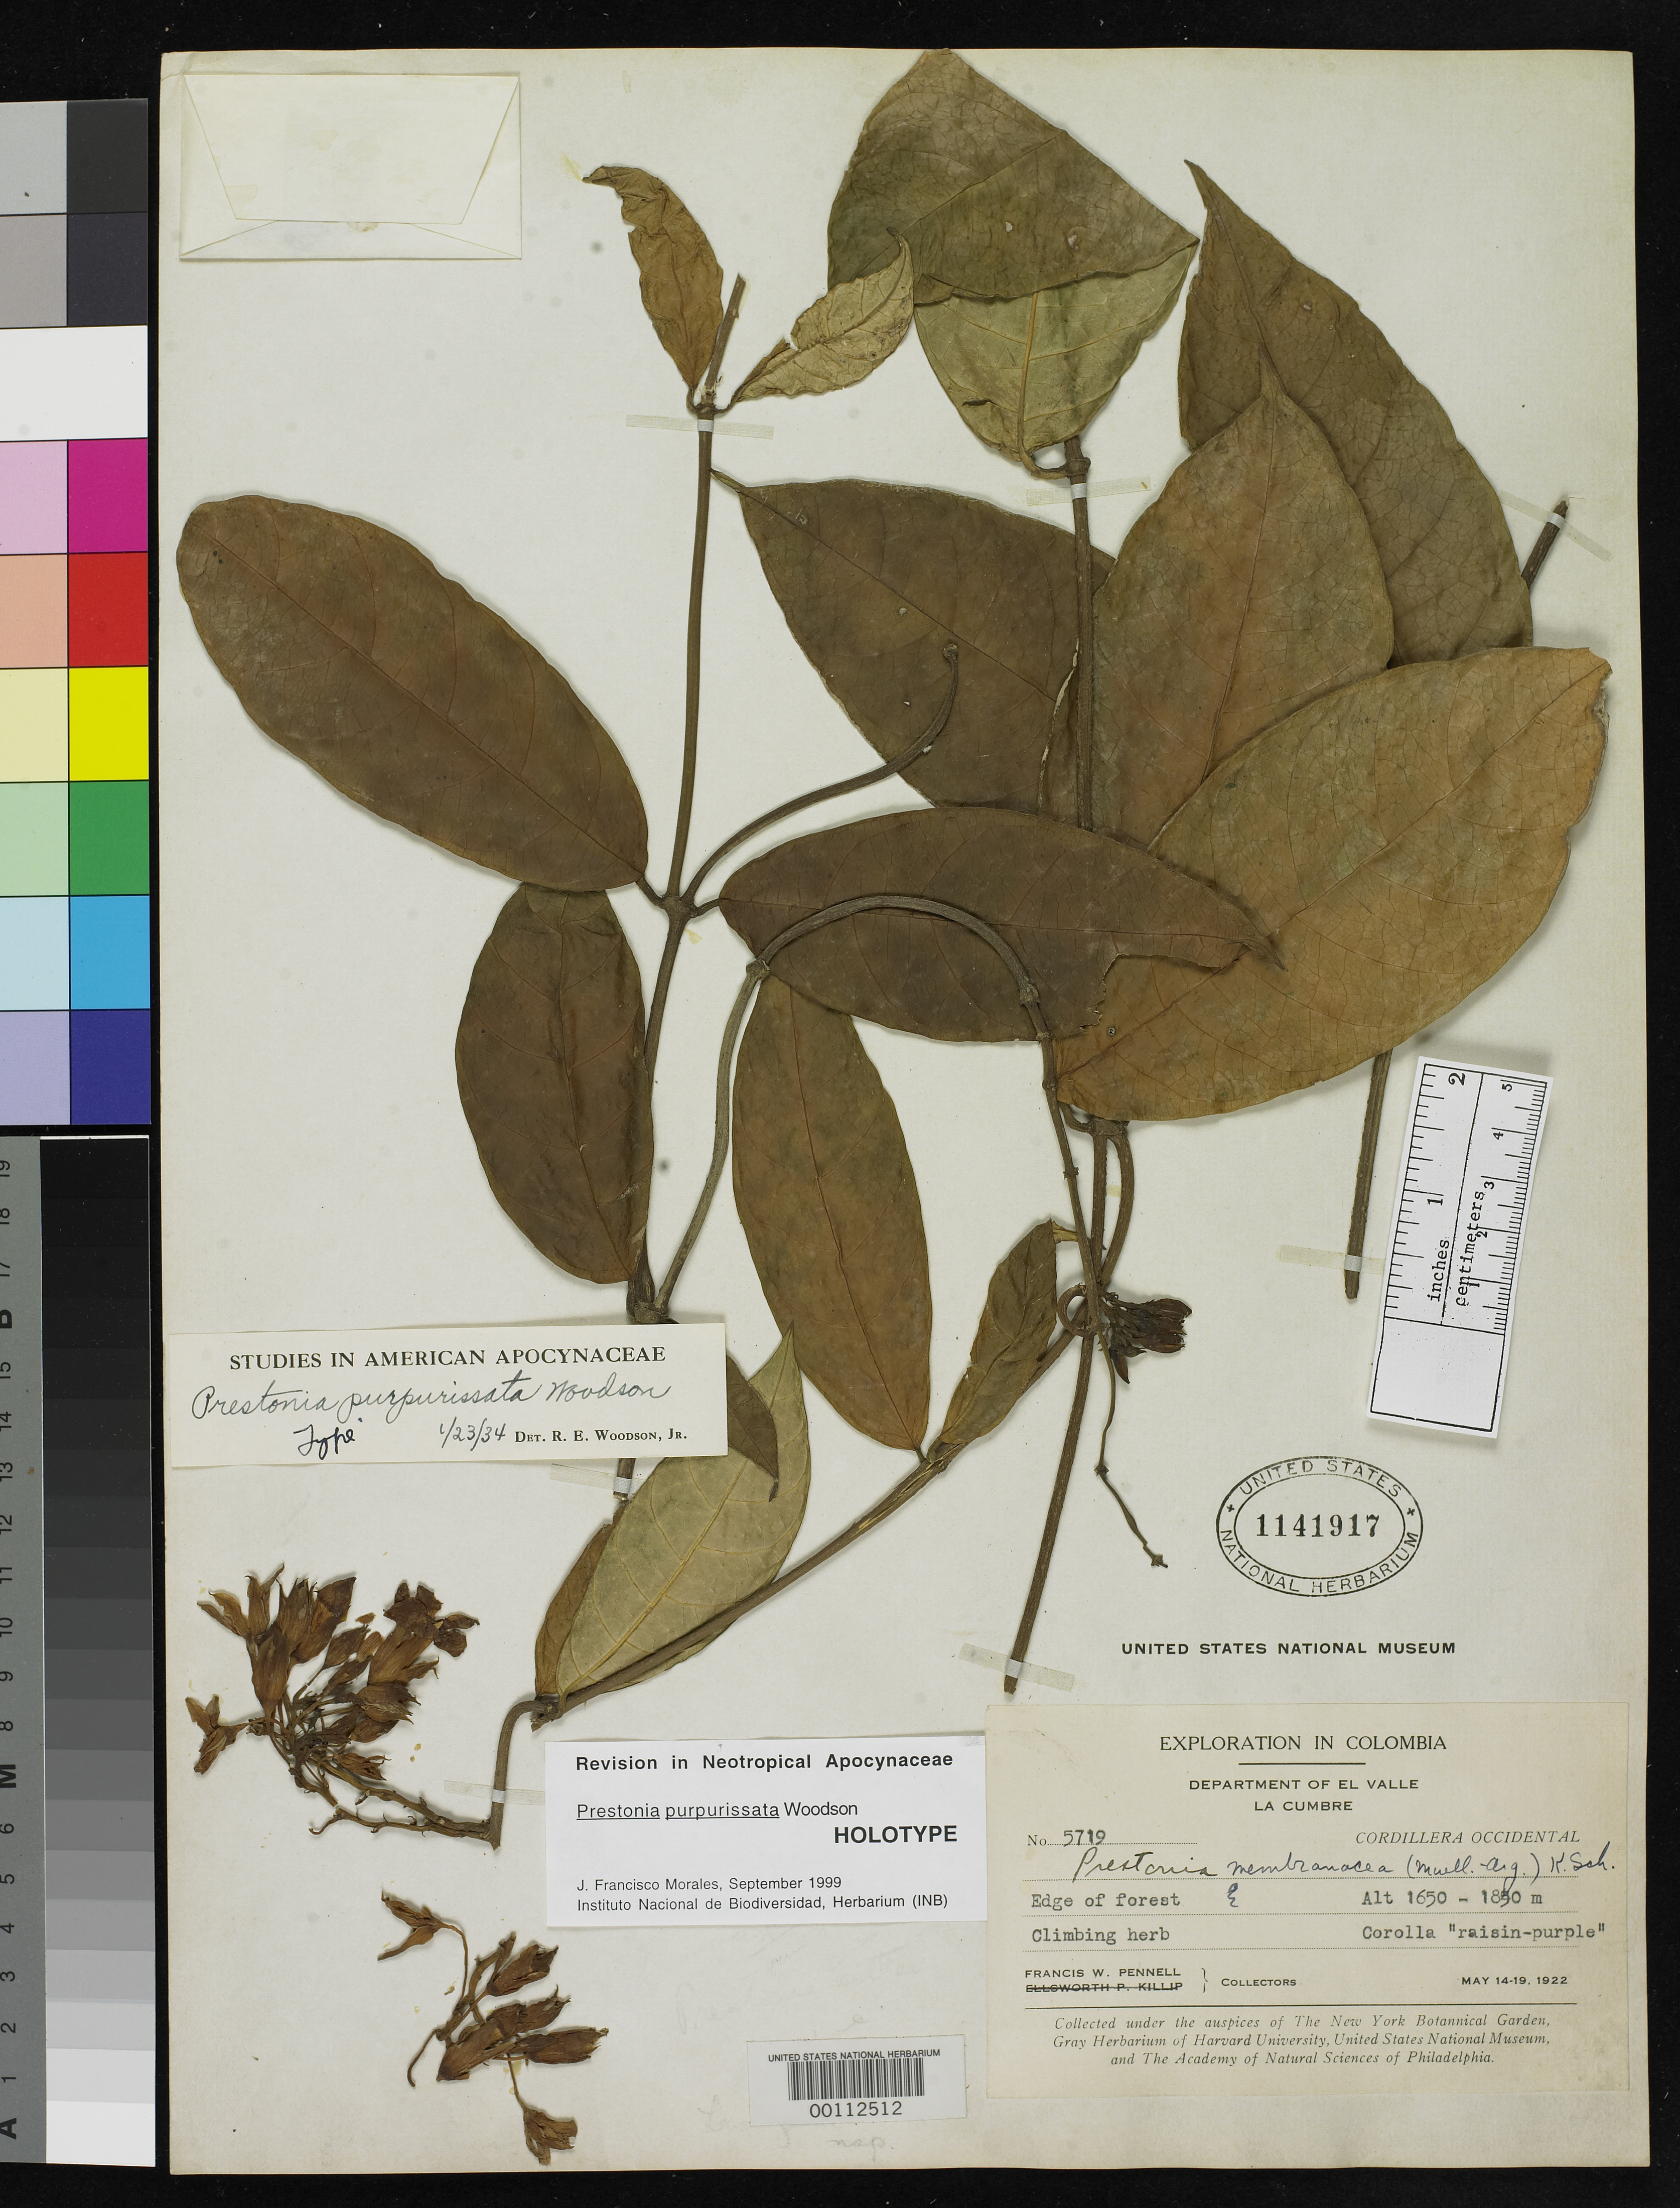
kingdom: Plantae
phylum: Tracheophyta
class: Magnoliopsida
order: Gentianales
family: Apocynaceae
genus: Prestonia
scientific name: Prestonia purpurissata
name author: Woodson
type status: Holotype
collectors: F. W. Pennell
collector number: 5719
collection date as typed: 14 May 1922 to 19 May 1922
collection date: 1922-05-14/1922-05-19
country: Colombia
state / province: Valle del Cauca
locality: La Cumbe, Cordillera Occidental.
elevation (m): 1650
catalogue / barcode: US 1141917